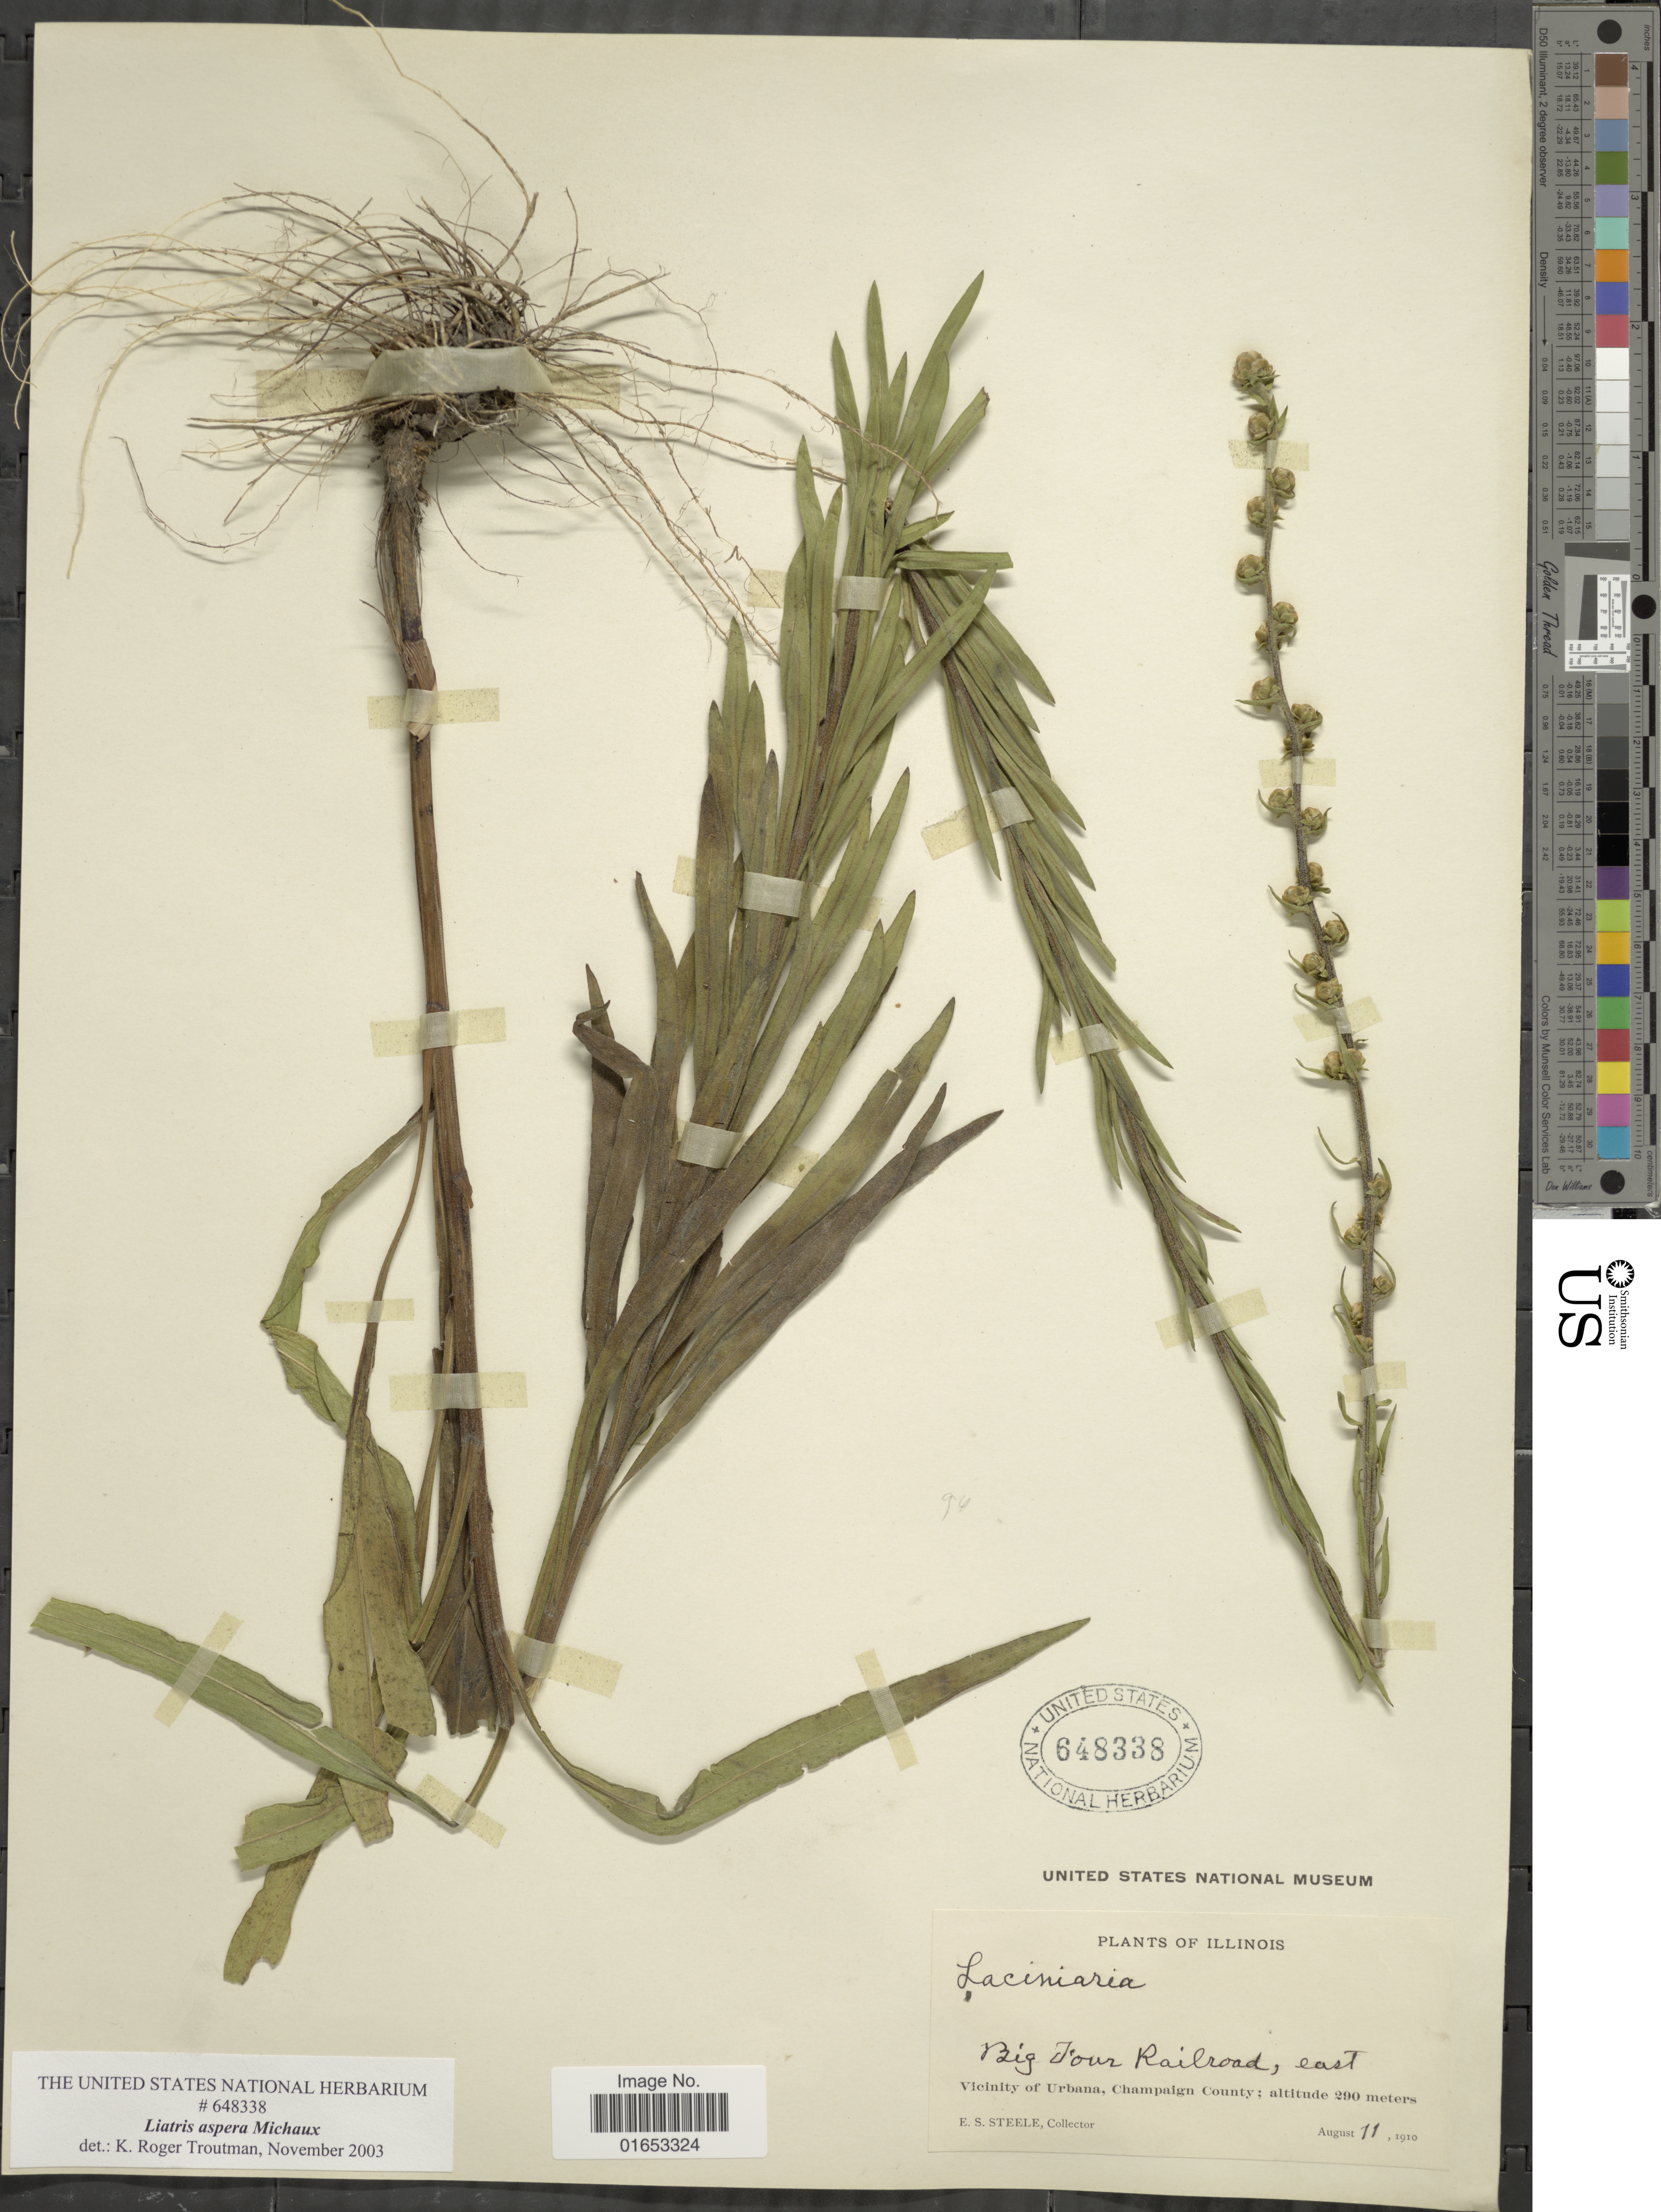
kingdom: Plantae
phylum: Tracheophyta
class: Magnoliopsida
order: Asterales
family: Asteraceae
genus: Liatris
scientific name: Liatris aspera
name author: Michx.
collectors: E. Steele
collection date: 1910-08-11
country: United States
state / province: Illinois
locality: Big Four Raibroad, east, Vicinity of Urbana, Champaign County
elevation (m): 290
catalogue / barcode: US 648338